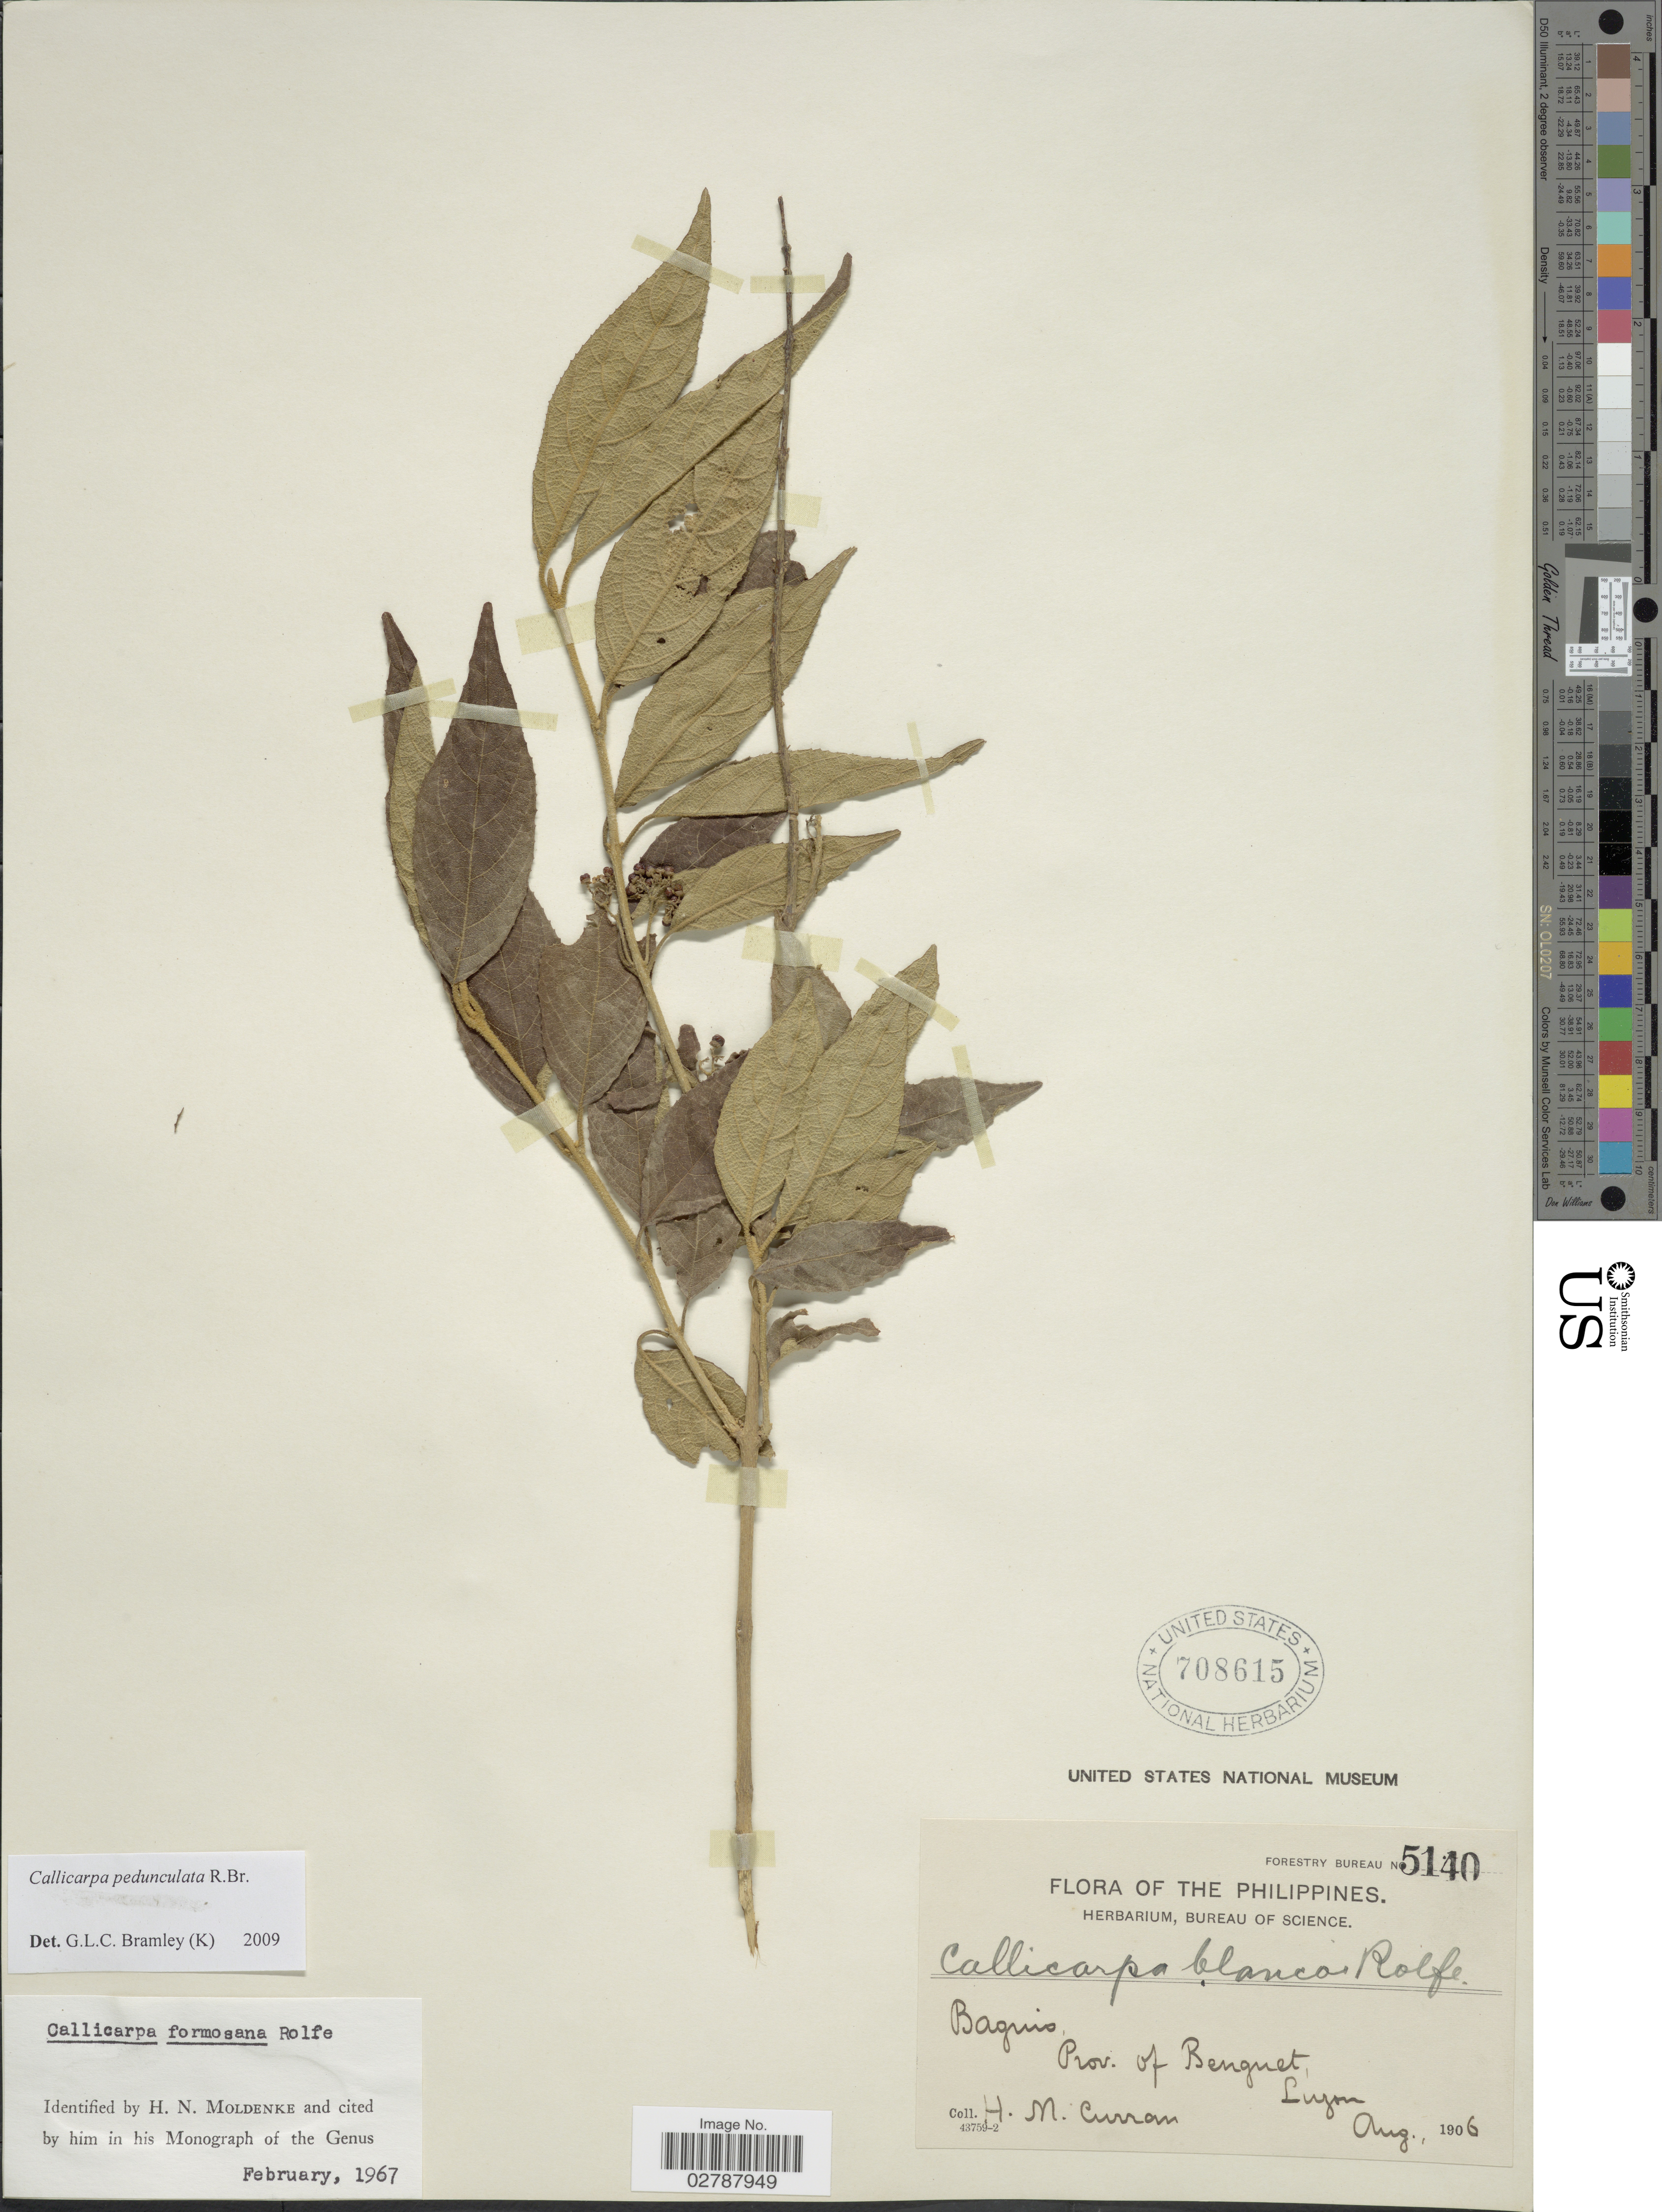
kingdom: Plantae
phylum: Tracheophyta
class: Magnoliopsida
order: Lamiales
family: Lamiaceae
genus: Callicarpa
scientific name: Callicarpa pedunculata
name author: R. Br.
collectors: H. M. Curran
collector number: Forestry Bureau5140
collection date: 1906-08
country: Philippines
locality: Baguio, Prov. of Benguet, Luzon.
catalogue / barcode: US 708615